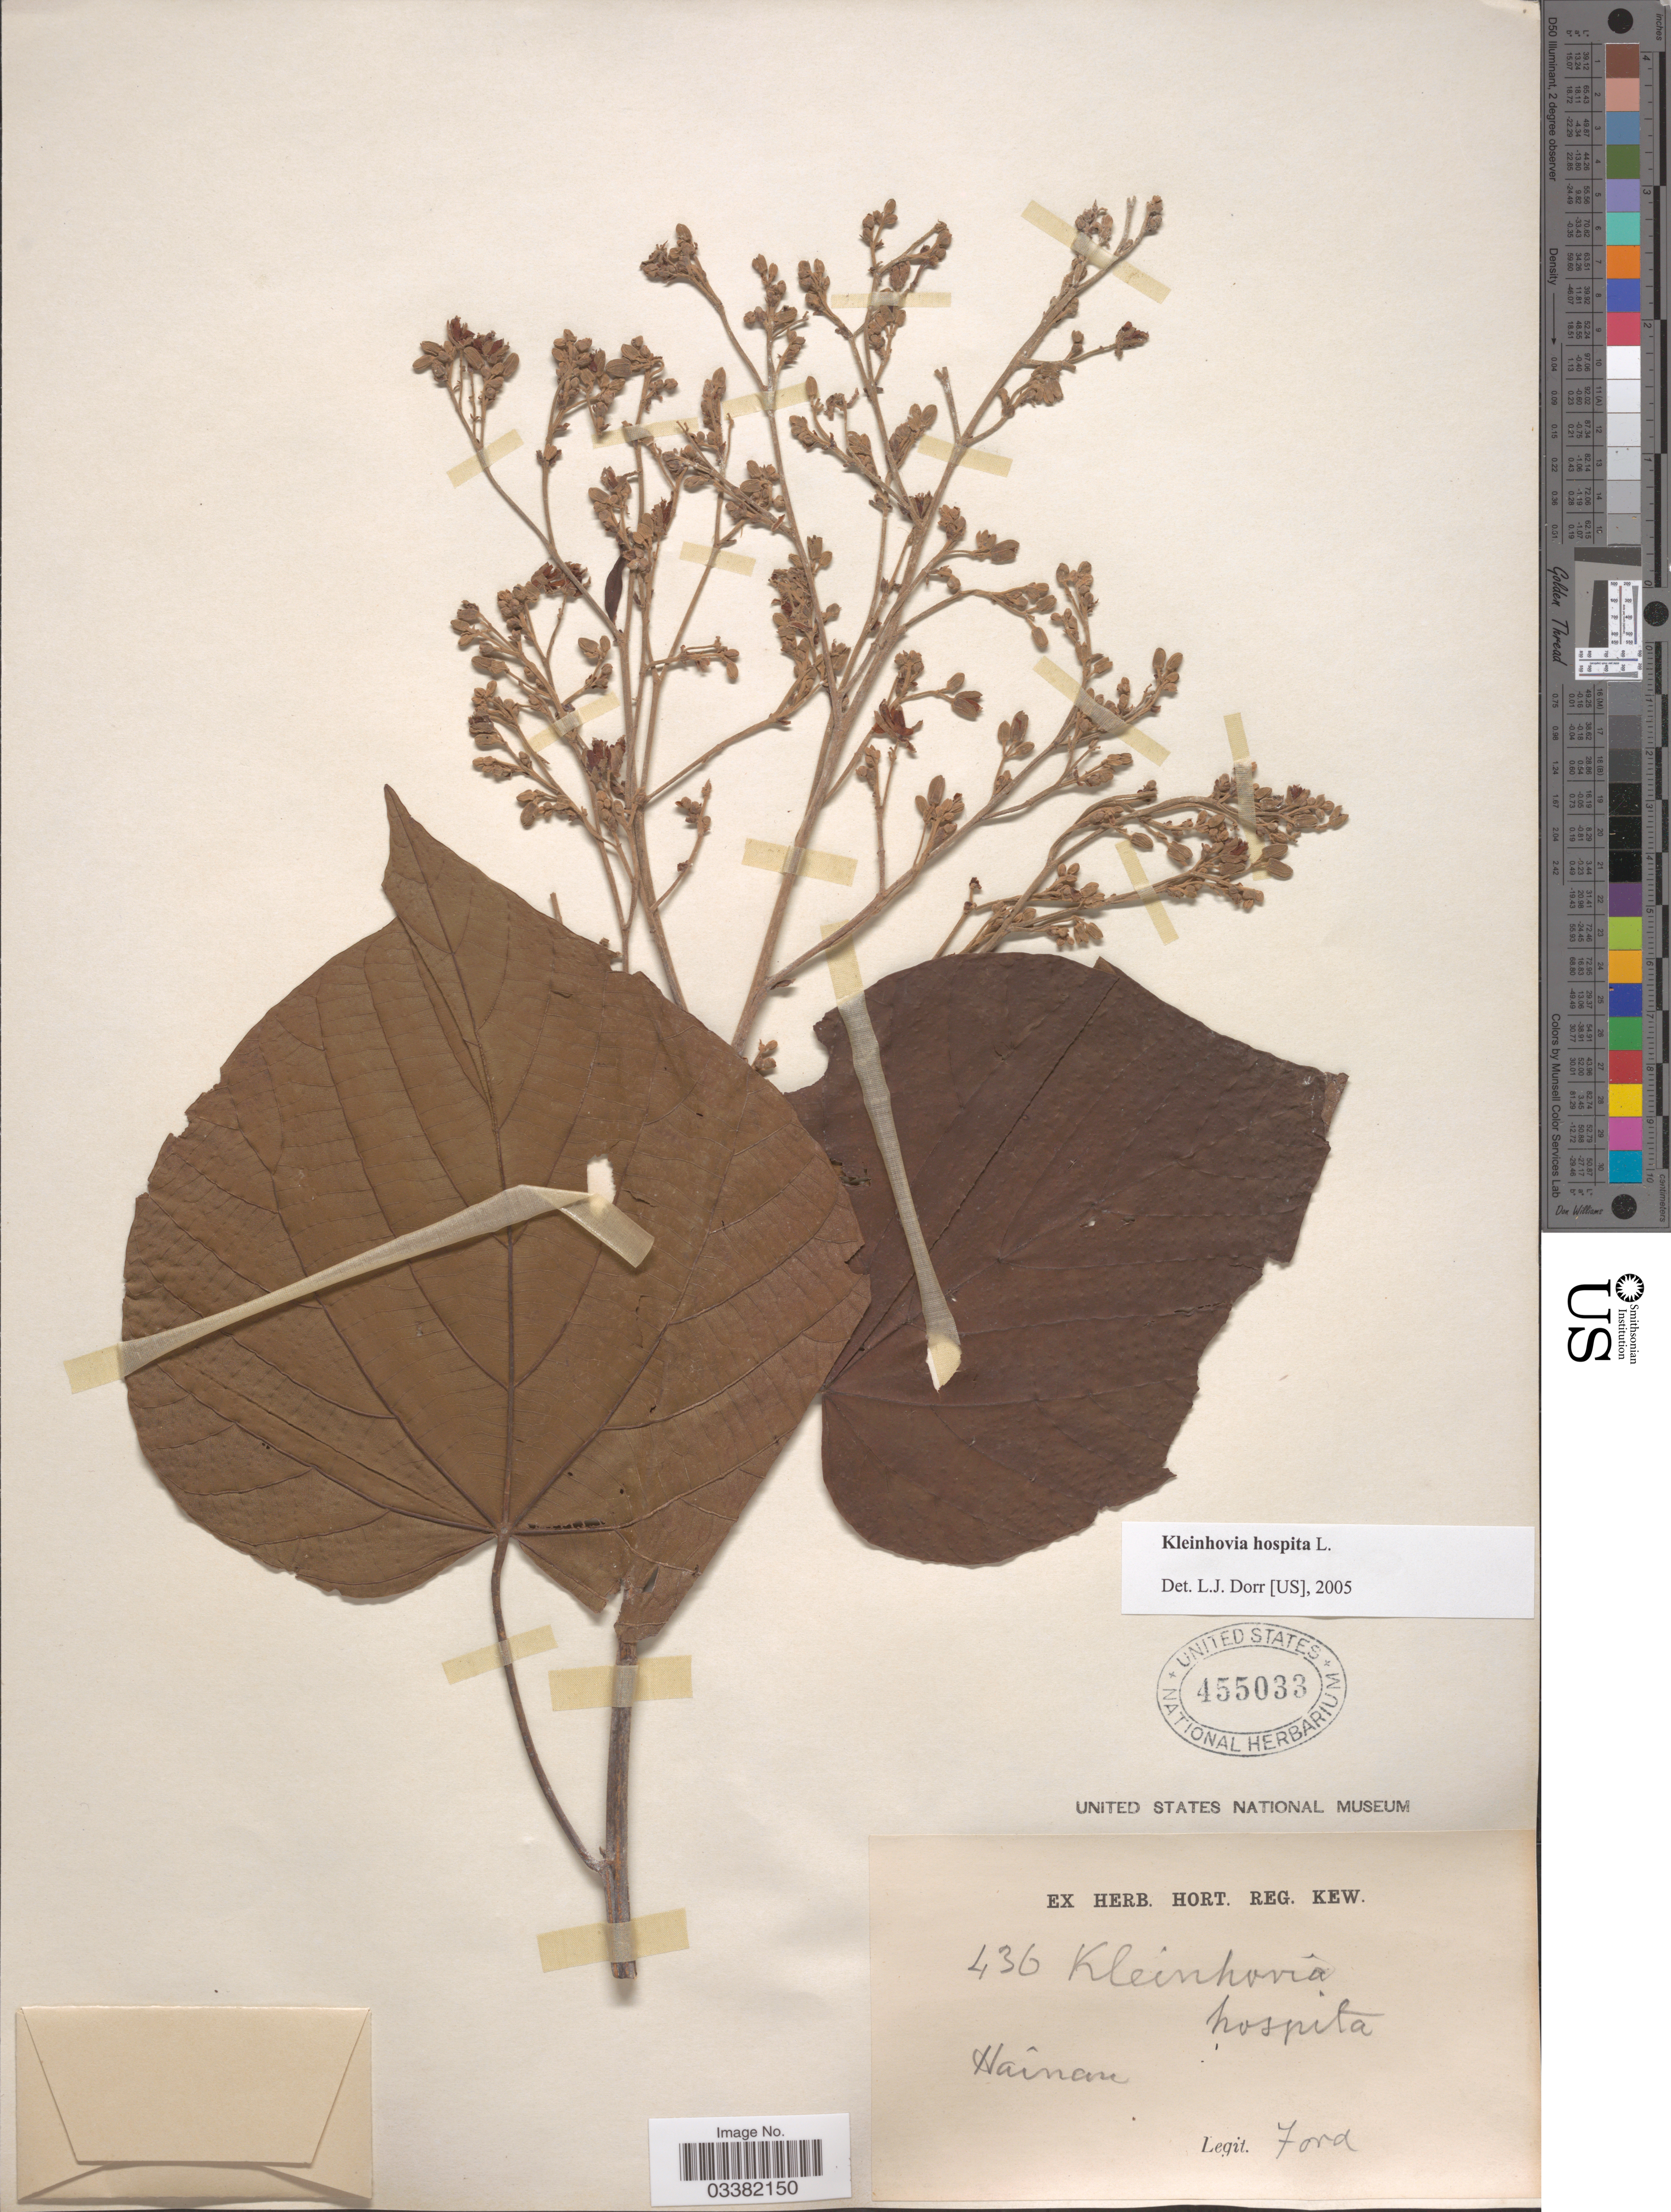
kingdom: Plantae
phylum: Tracheophyta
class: Magnoliopsida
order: Malvales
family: Malvaceae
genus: Kleinhovia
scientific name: Kleinhovia hospita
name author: L.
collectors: -. Ford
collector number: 436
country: China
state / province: Hainan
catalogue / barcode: US 455033